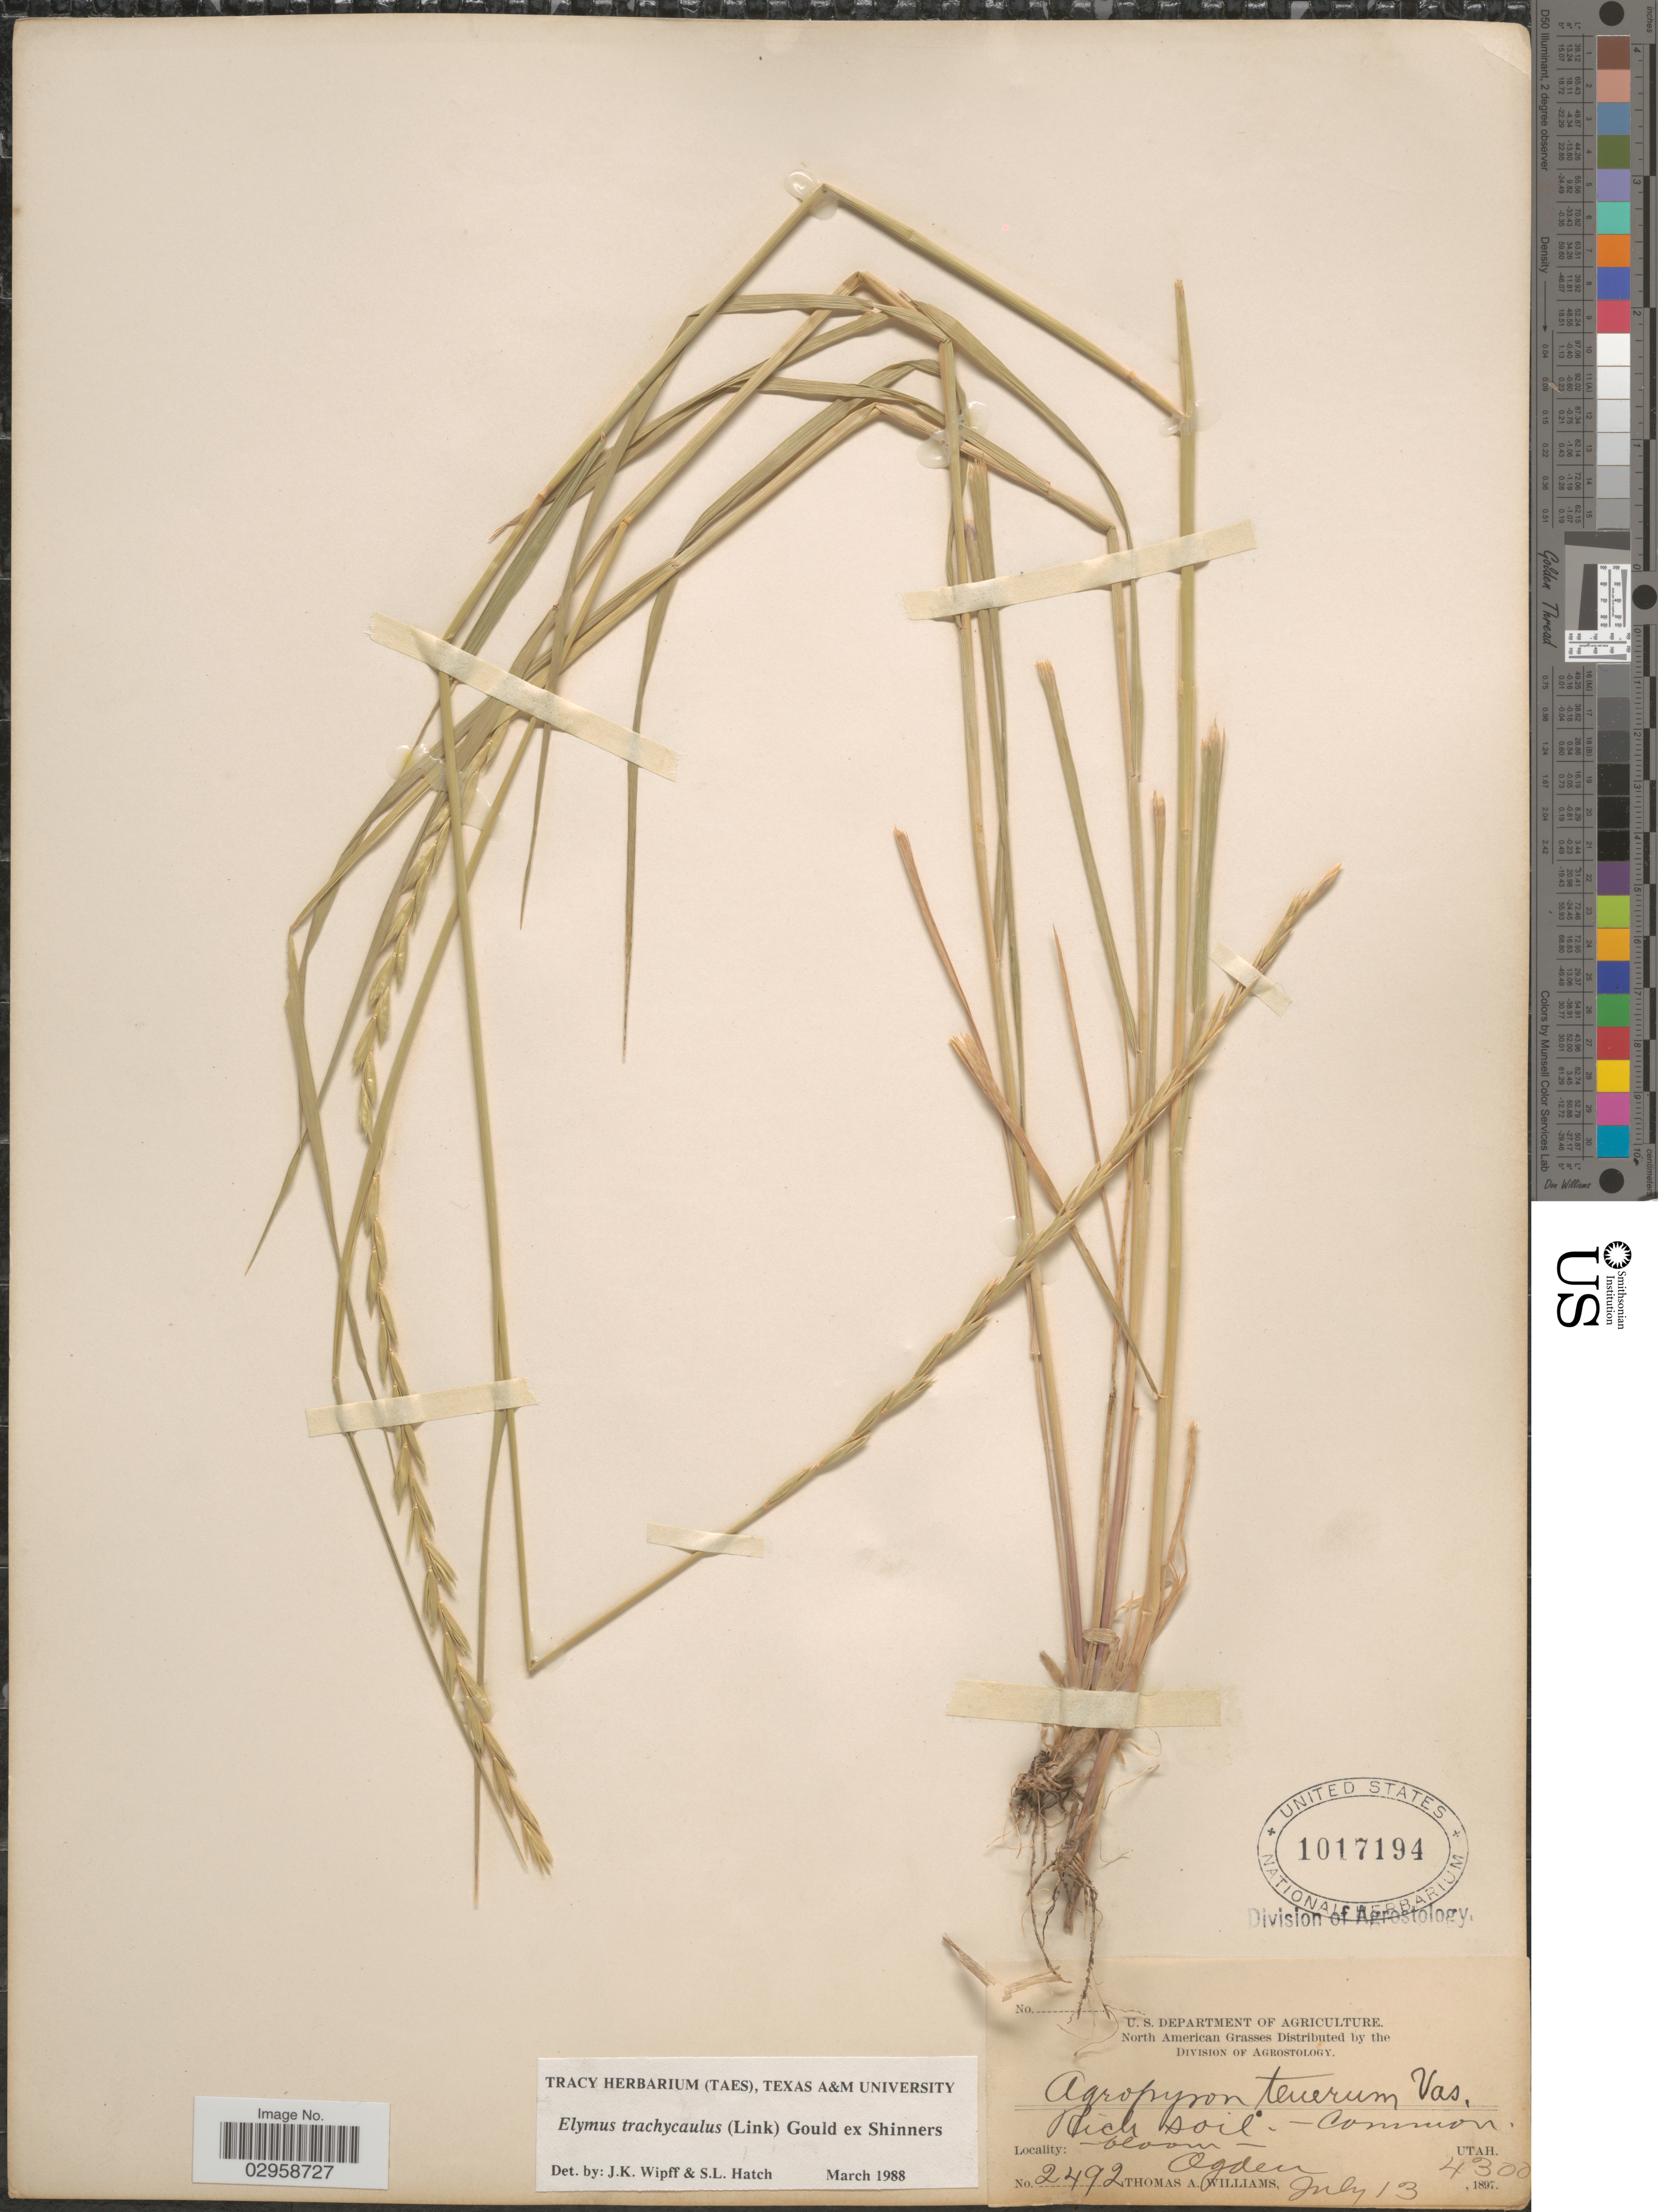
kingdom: Plantae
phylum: Tracheophyta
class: Liliopsida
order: Poales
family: Poaceae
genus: Elymus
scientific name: Elymus trachycaulus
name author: (Link) Gould ex Shinners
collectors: T. A. Williams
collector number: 2492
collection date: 1897-07-13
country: United States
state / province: Utah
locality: Ogden.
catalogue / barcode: US 1017194